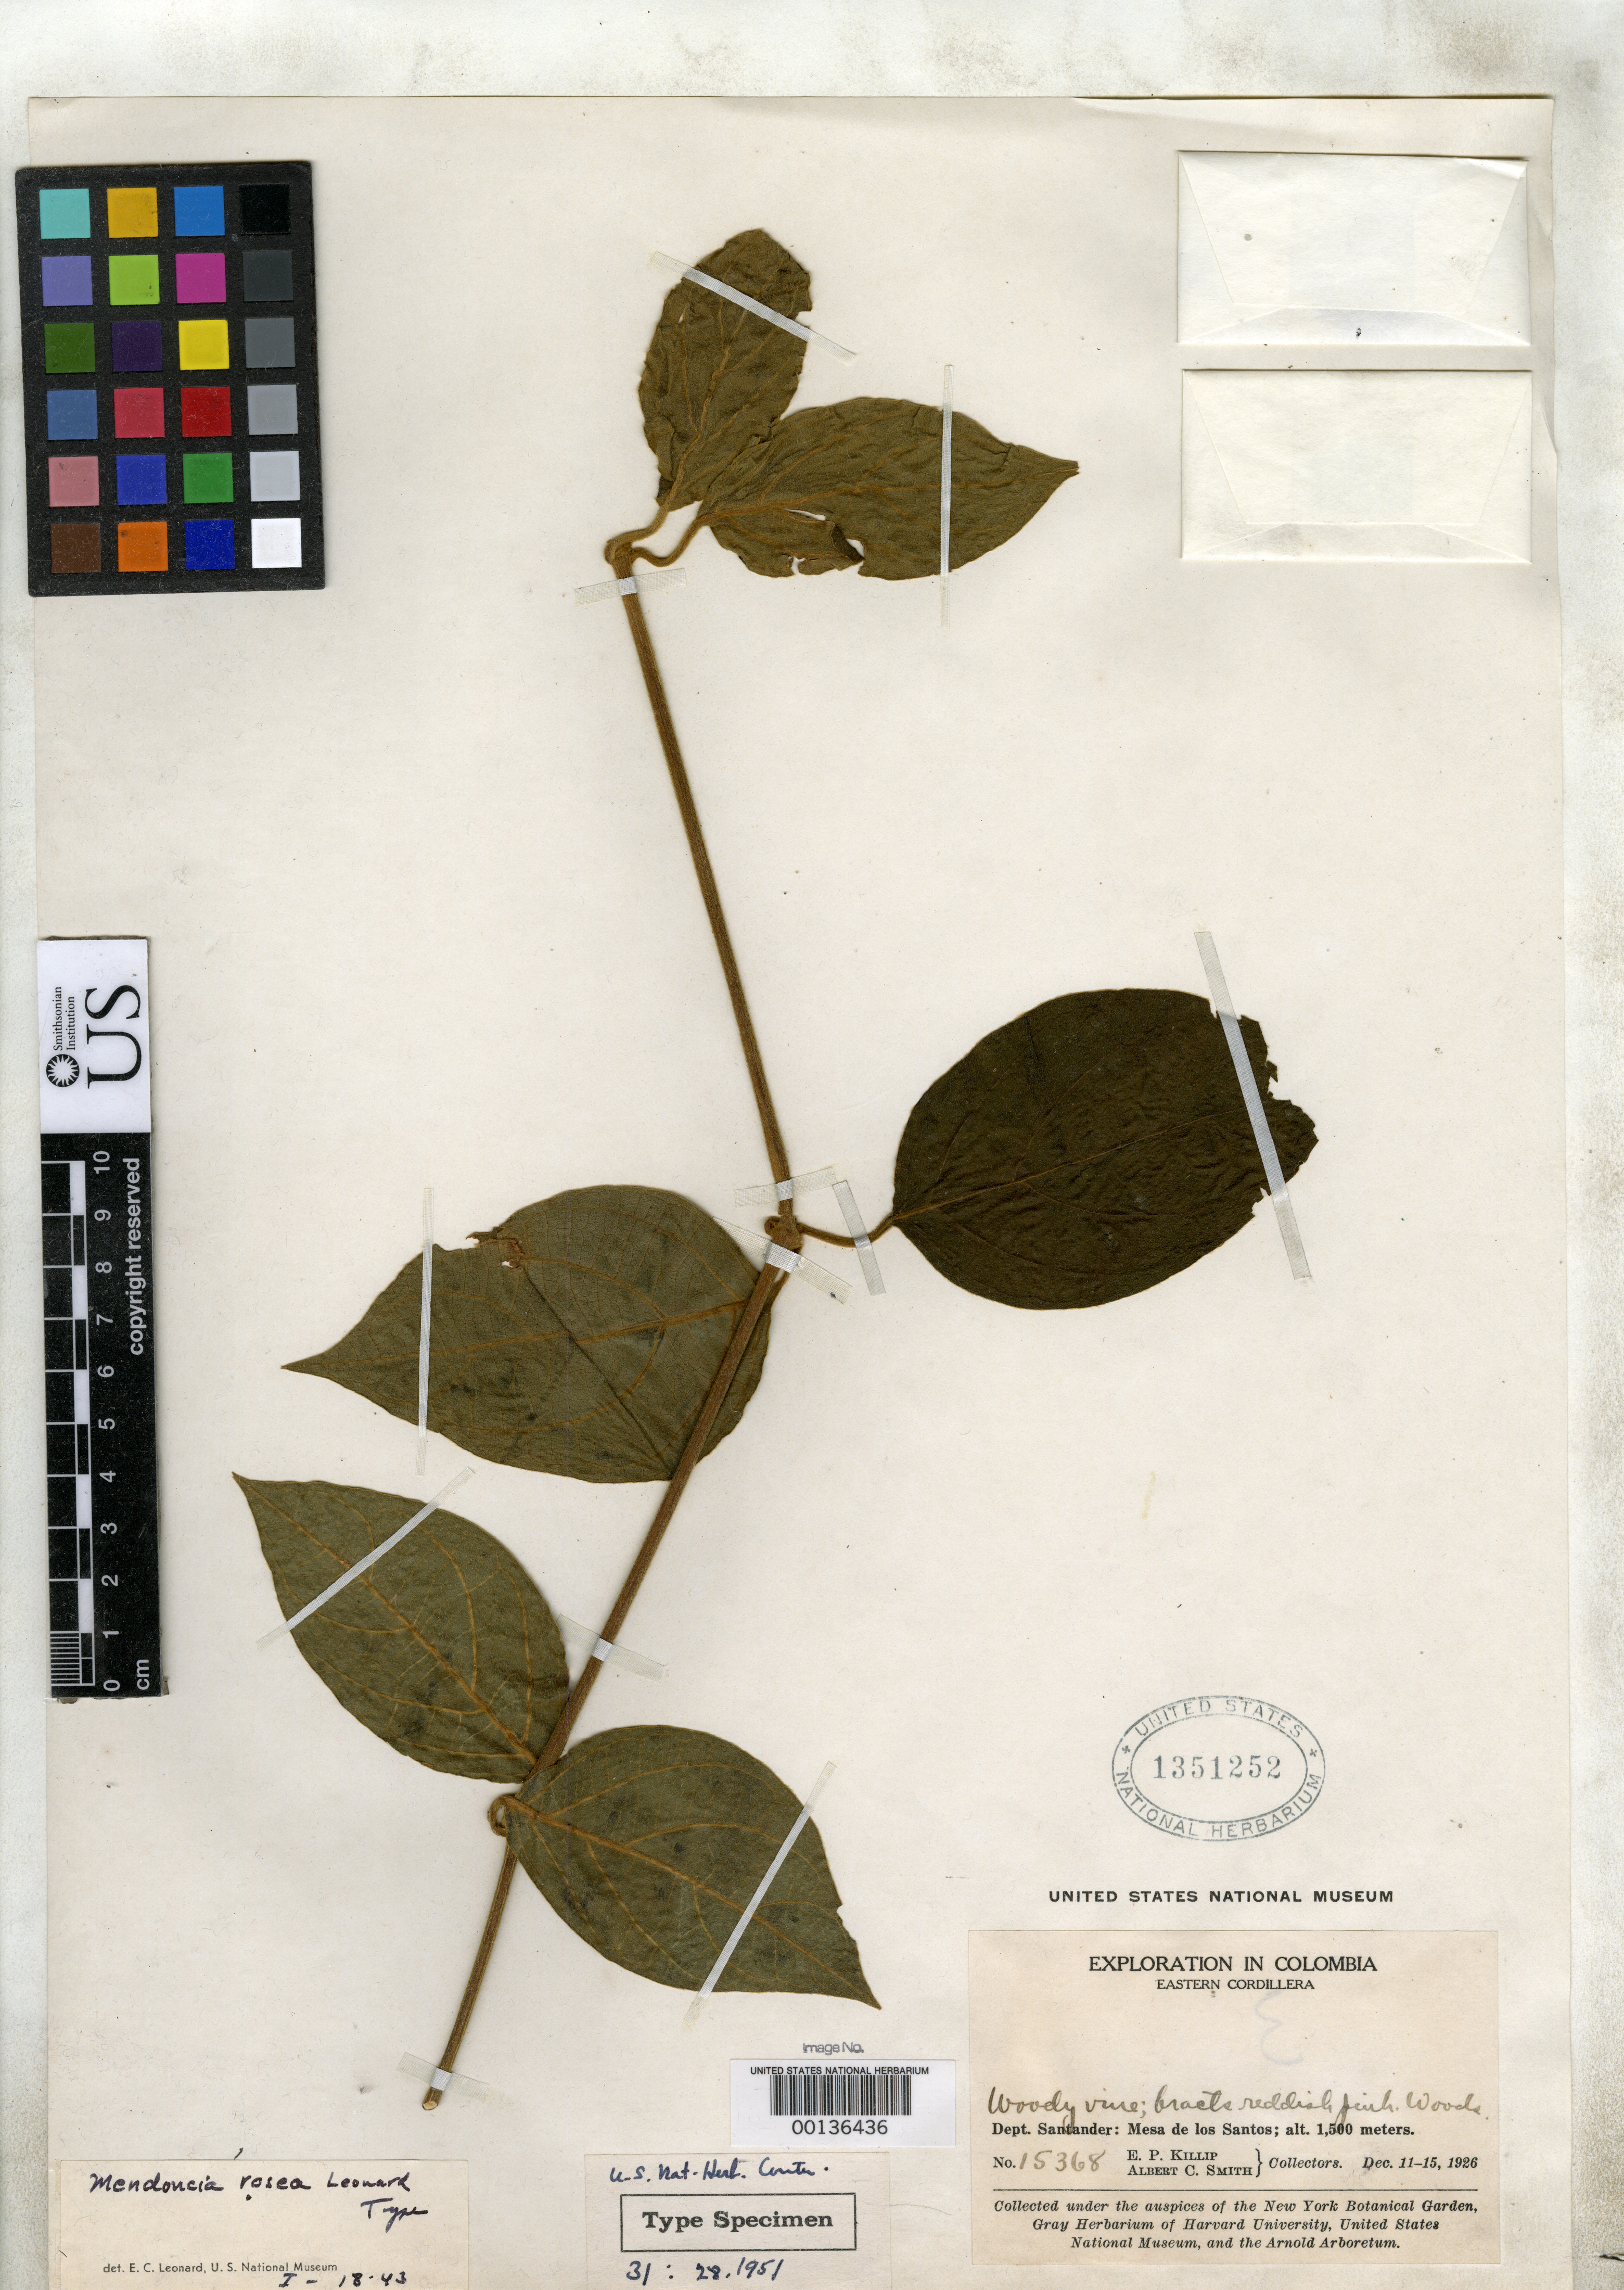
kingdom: Plantae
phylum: Tracheophyta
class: Magnoliopsida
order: Lamiales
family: Acanthaceae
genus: Mendoncia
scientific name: Mendoncia rosea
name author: Leonard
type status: Holotype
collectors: E. P. Killip & A. C. Smith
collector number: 15368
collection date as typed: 11 Dec 1926 to 15 Dec 1926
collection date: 1926-12-11/1926-12-15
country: Colombia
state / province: Santander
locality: Mesa de Los Santos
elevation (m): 1500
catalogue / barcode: US 1351252